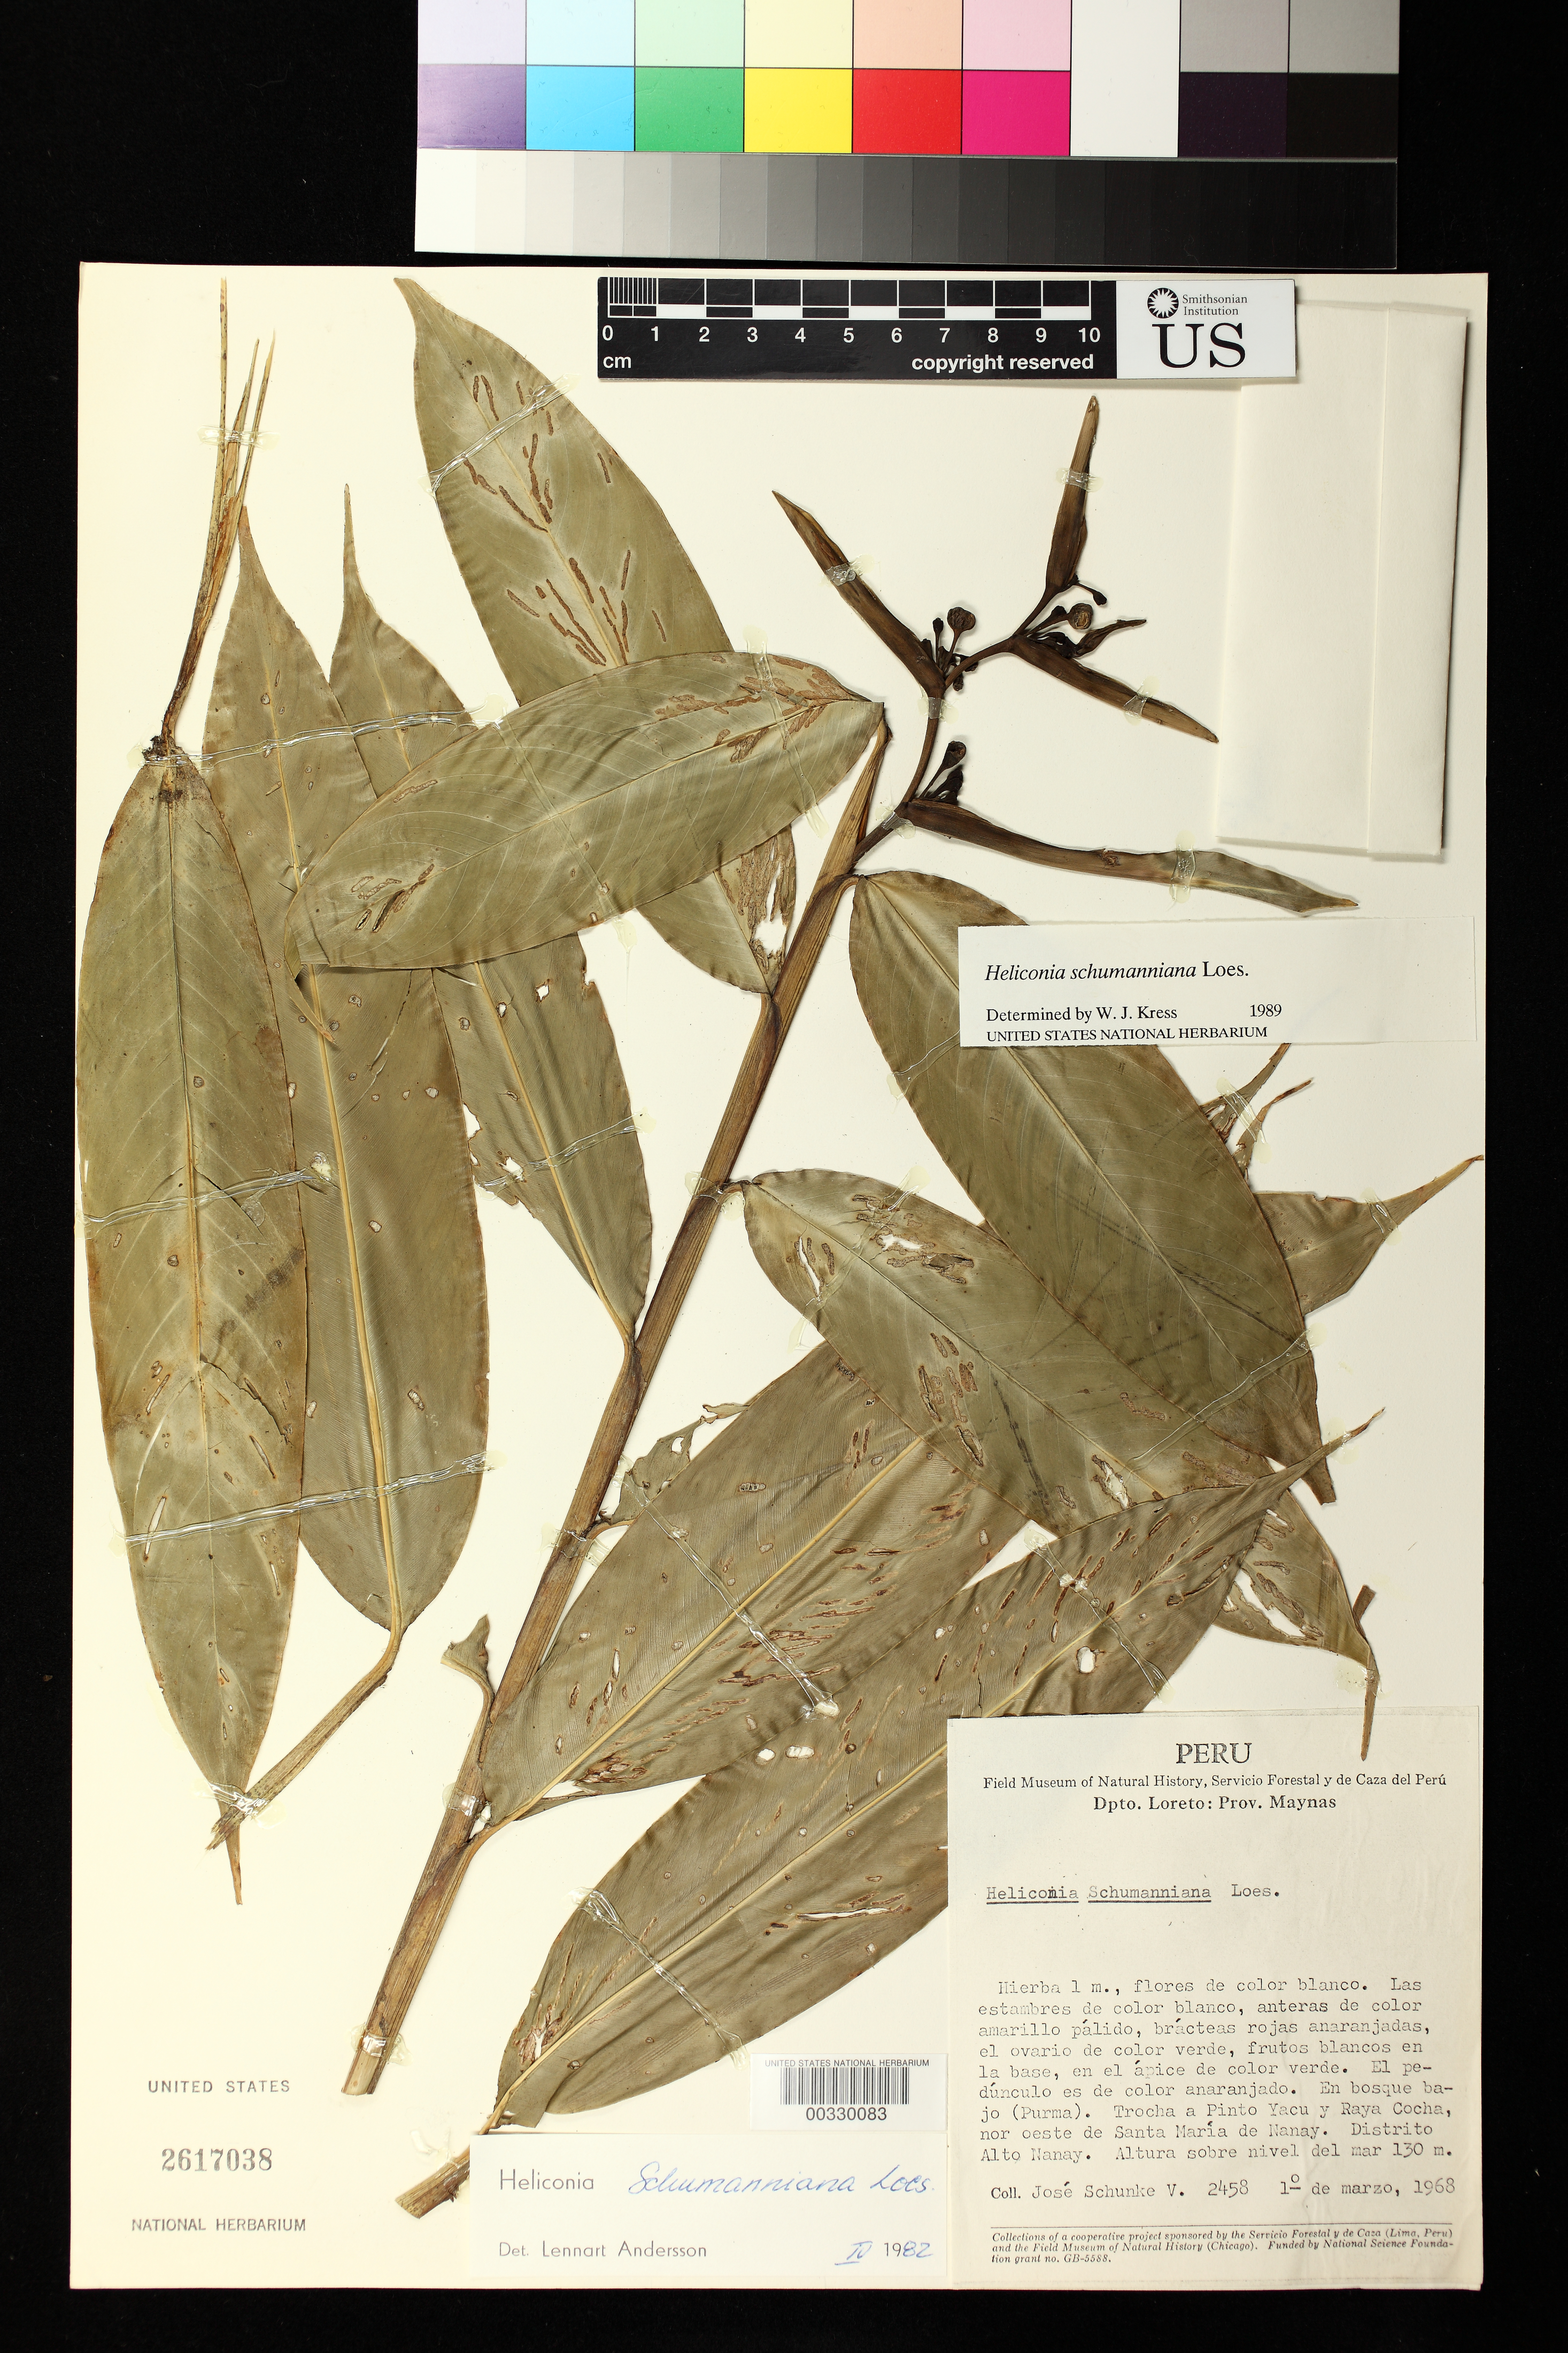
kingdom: Plantae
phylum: Tracheophyta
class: Liliopsida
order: Zingiberales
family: Heliconiaceae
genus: Heliconia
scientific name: Heliconia schumanniana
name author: Loes.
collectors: J. Schunke Vigo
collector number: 2458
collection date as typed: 01 Mar 1968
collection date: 1968-03-01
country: Peru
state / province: Loreto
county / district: Maynas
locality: Trail to pinto yacu and raya cocha, nw of santa maria de nanay, dist alto nanay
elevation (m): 130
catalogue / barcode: US 2617038